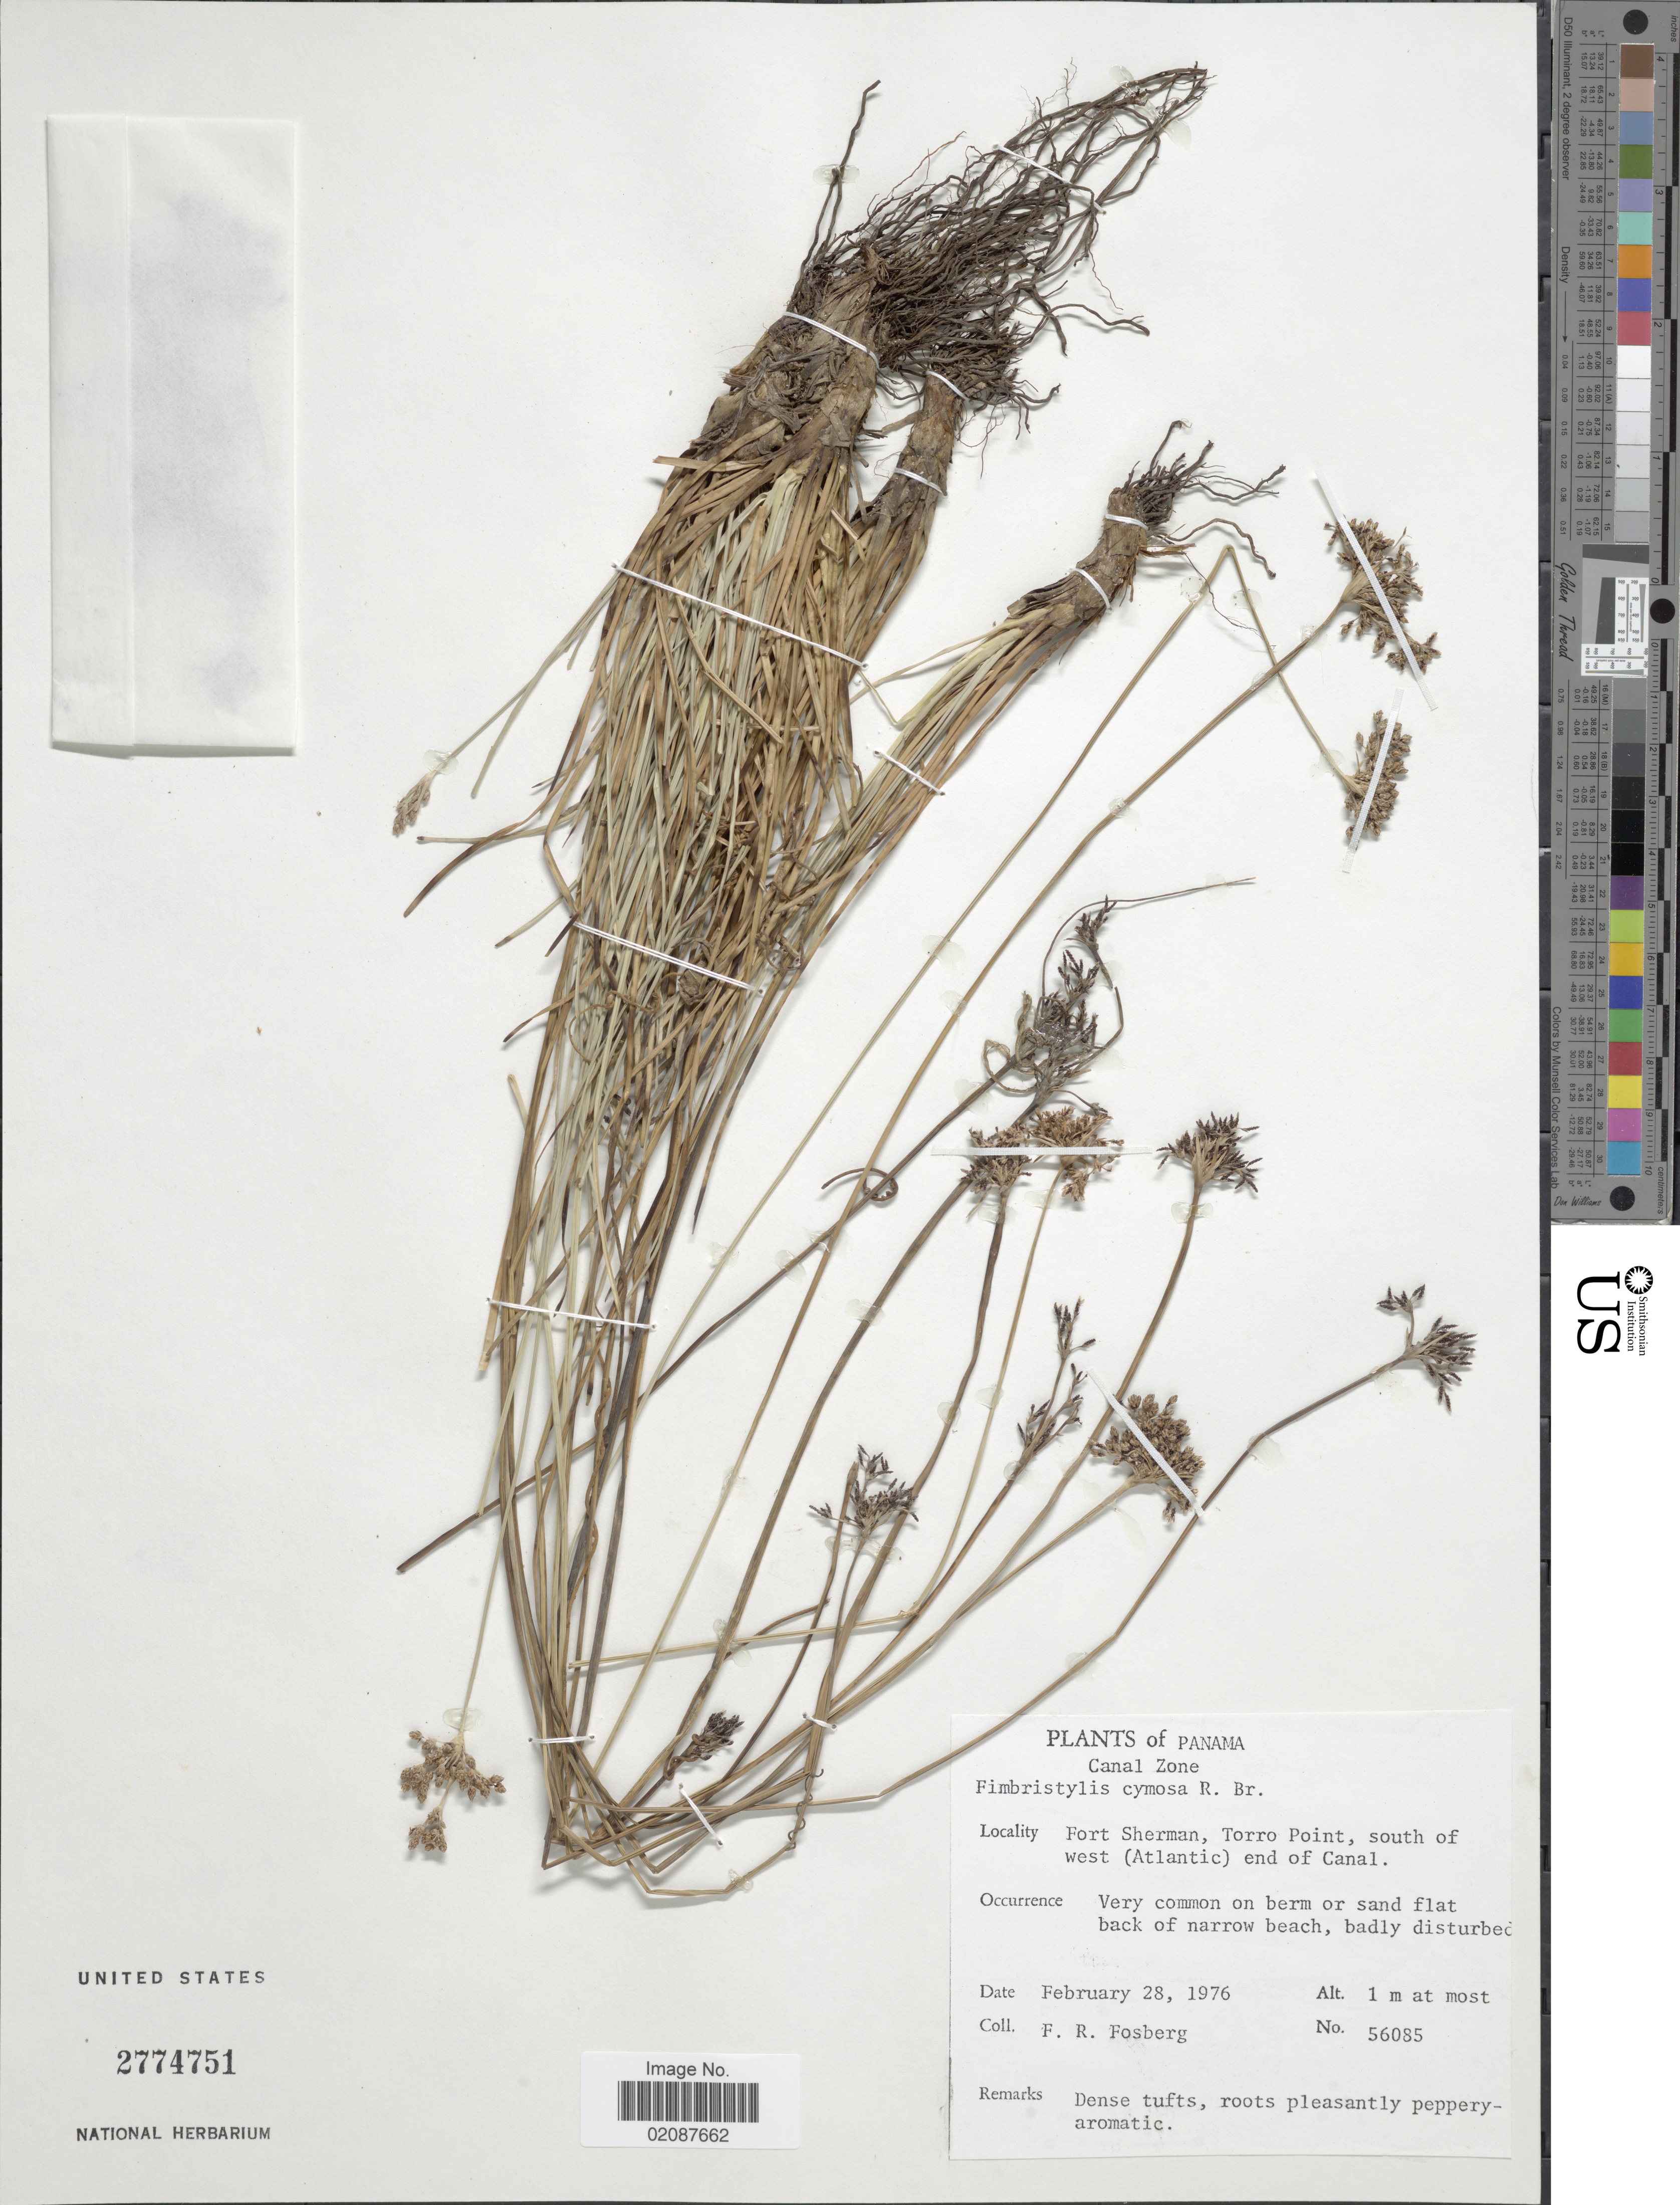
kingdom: Plantae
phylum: Tracheophyta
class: Liliopsida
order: Poales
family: Cyperaceae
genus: Fimbristylis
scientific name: Fimbristylis cymosa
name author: R. Br.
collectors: F. R. Fosberg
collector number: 56085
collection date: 1976-02-28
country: Panama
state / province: Colón / Panamá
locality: Canal Zone, Fort Sherman, Torro Point, south of west (Atlantic) end of Canal, very common on berm or sand flat back of narrow beach.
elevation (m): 1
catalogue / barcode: US 2774751